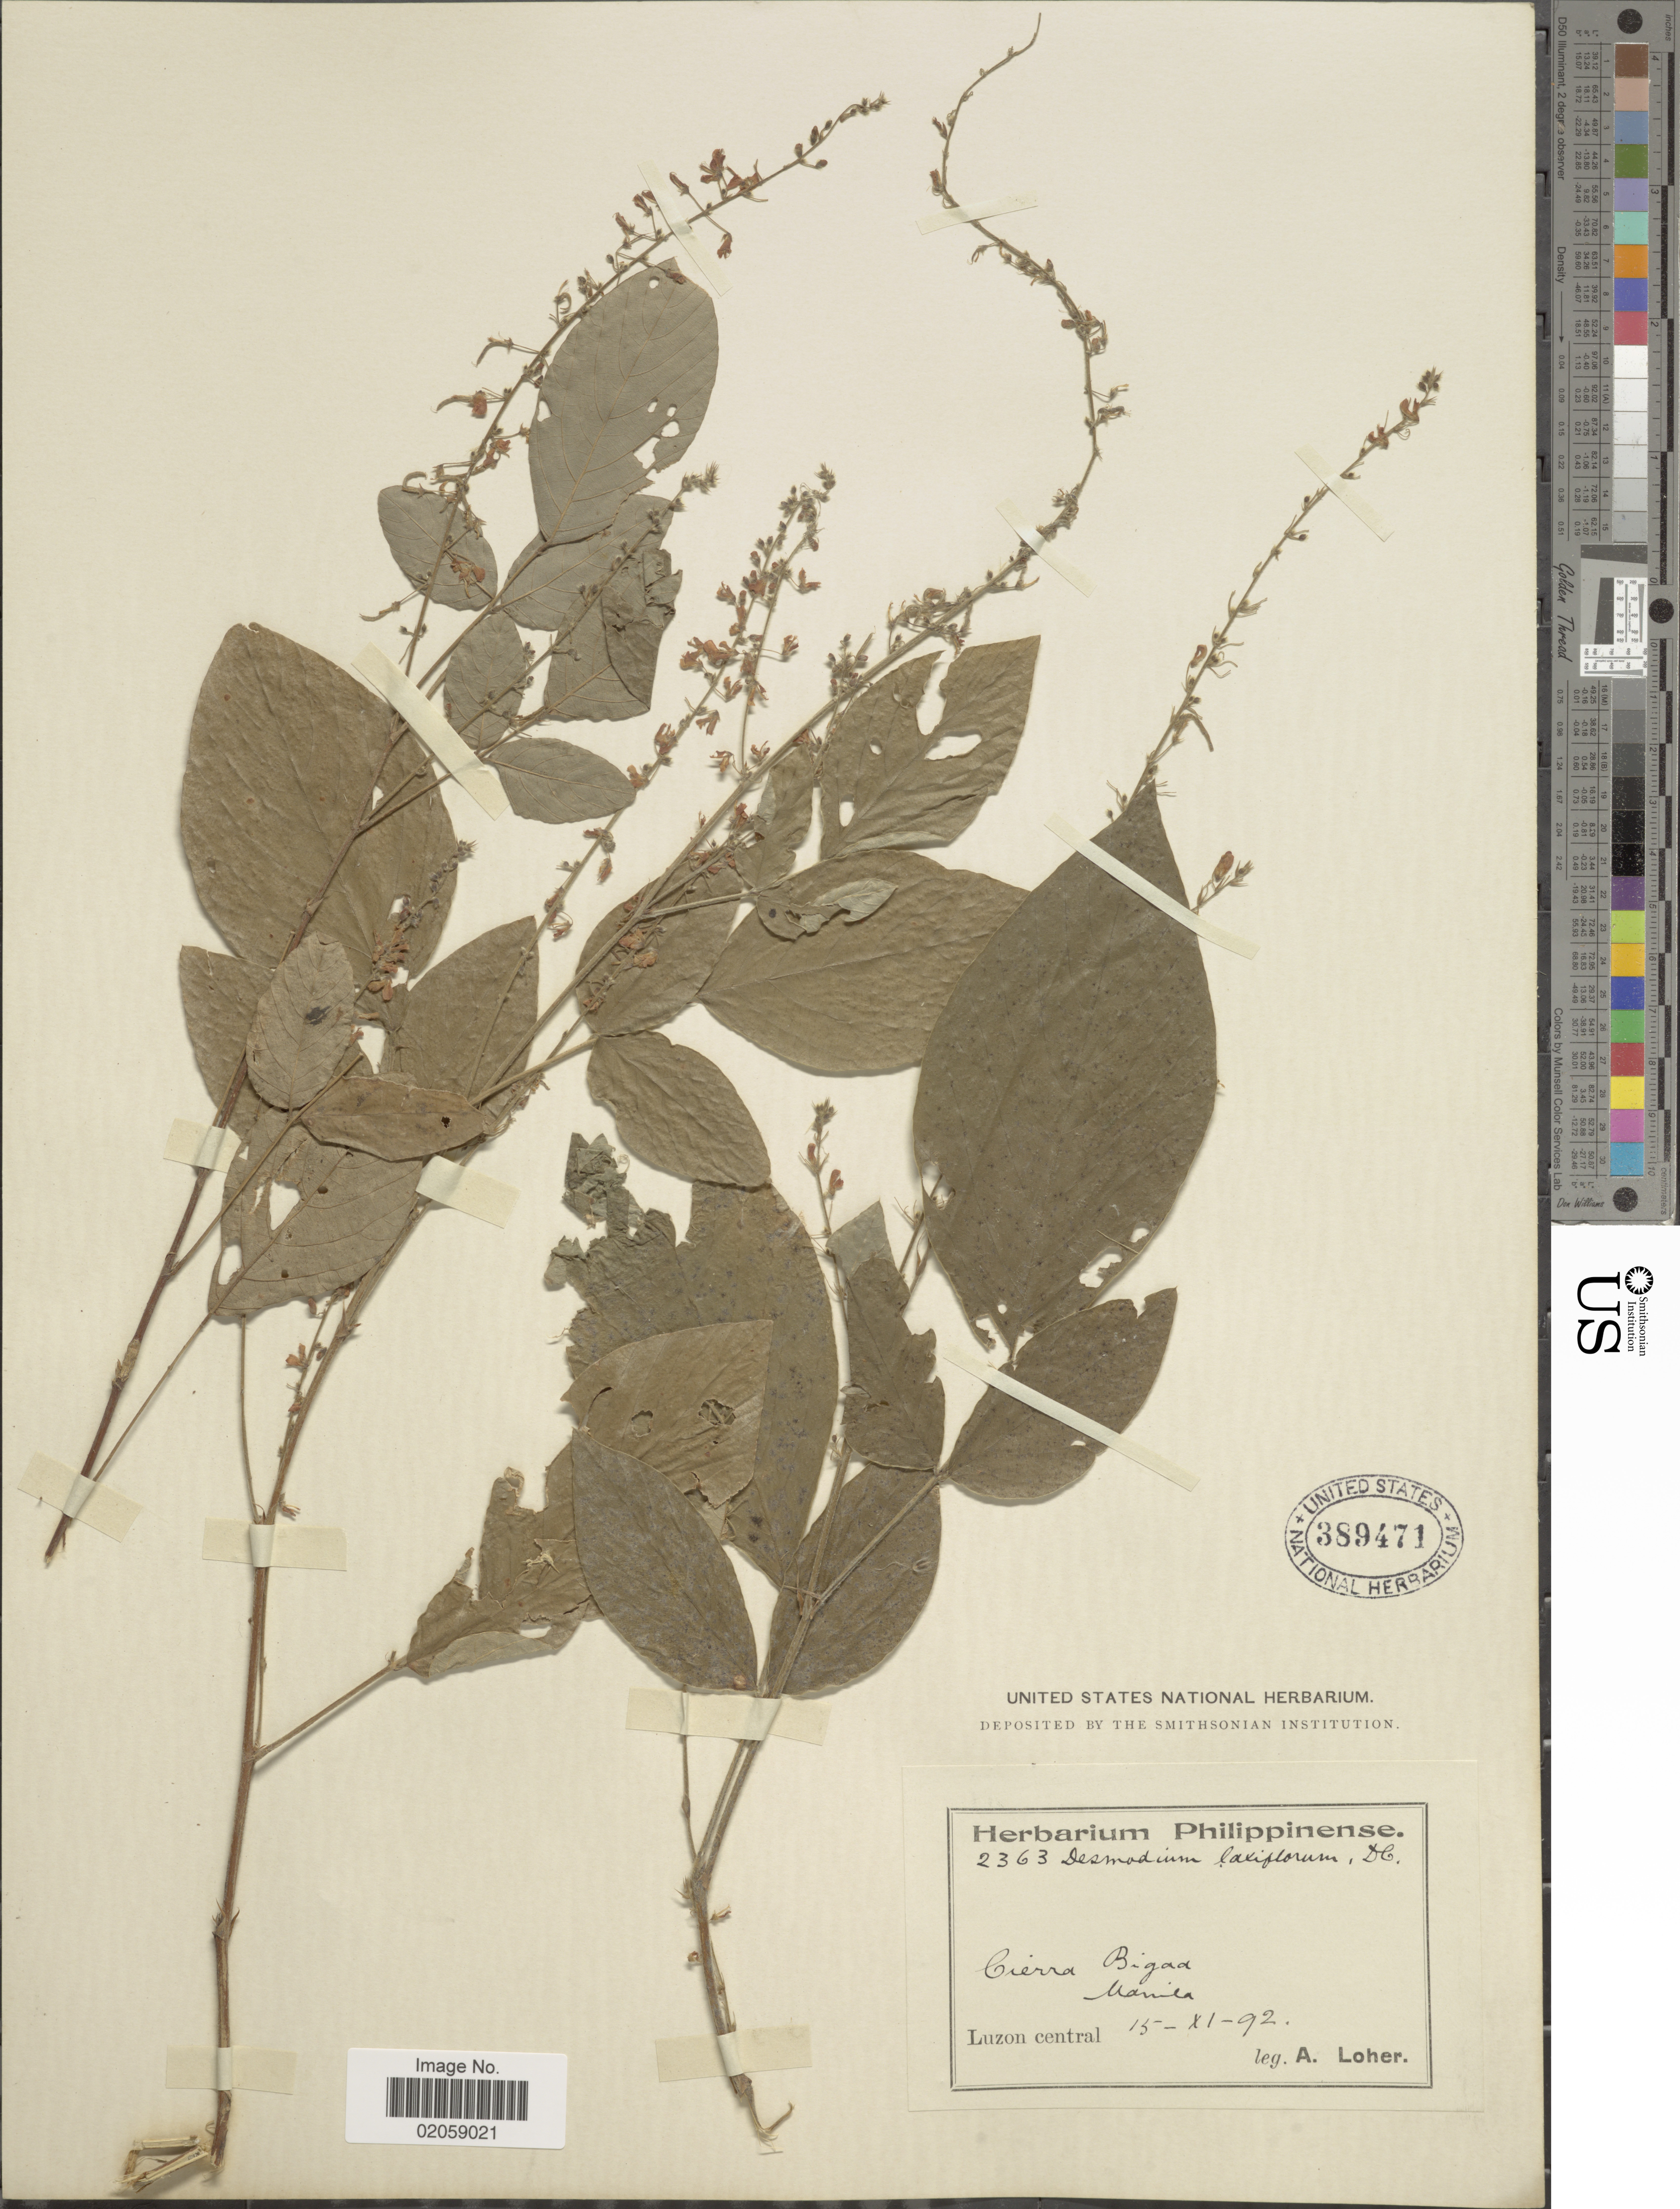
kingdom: Plantae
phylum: Tracheophyta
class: Magnoliopsida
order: Fabales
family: Fabaceae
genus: Sohmaea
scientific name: Sohmaea laxiflora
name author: (DC.) H. Ohashi & K. Ohashi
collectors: A. Loher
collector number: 2363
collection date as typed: Transcribed d/m/y: 15/11/92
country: Philippines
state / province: Central Luzon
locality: Cierra Bigaa. Manila. Luzon central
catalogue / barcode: US 389471